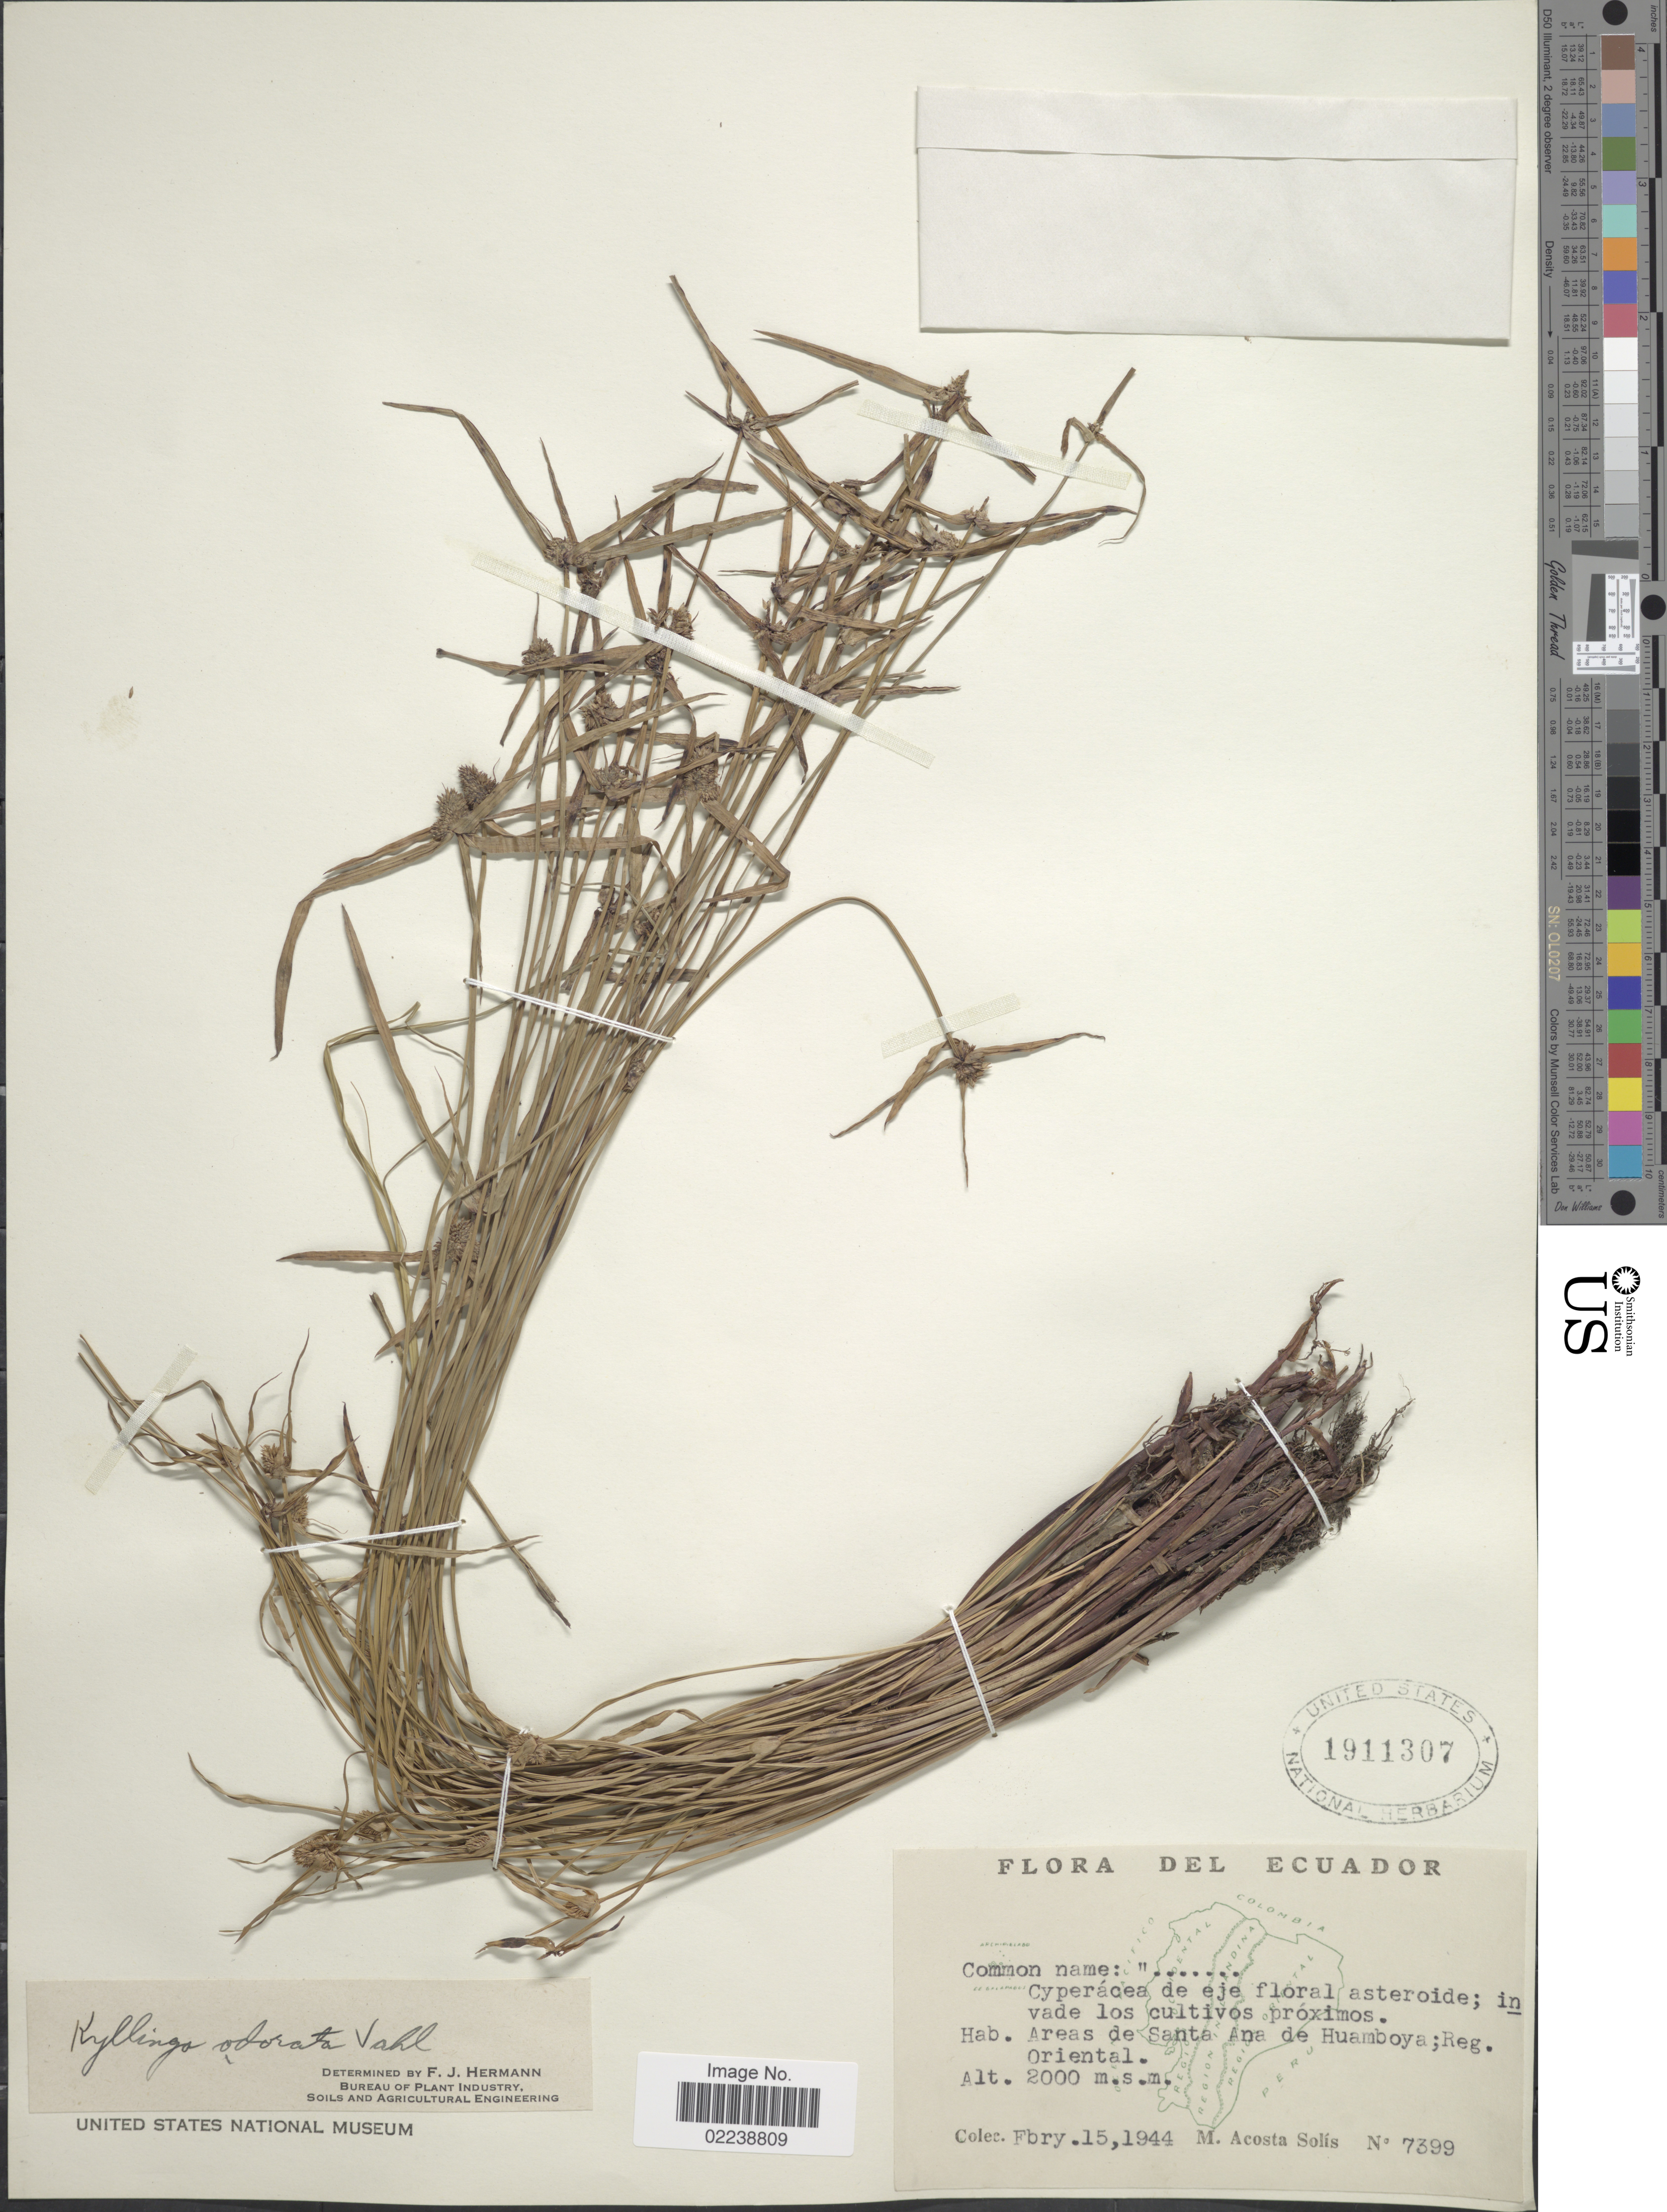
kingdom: Plantae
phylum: Tracheophyta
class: Liliopsida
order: Poales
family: Cyperaceae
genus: Cyperus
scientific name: Cyperus hortensis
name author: (Salzm. ex Steud.) Dorr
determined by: Strong, Mark T., (BOT), Smithsonian Institution - National Museum of Natural History (UNITED STATES)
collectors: M. Acosta Solis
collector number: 7399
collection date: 1944-02-15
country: Ecuador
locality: Areas de Santa Ana de Huamboya; Reg. Oriental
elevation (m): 2000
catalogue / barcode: US 1911307